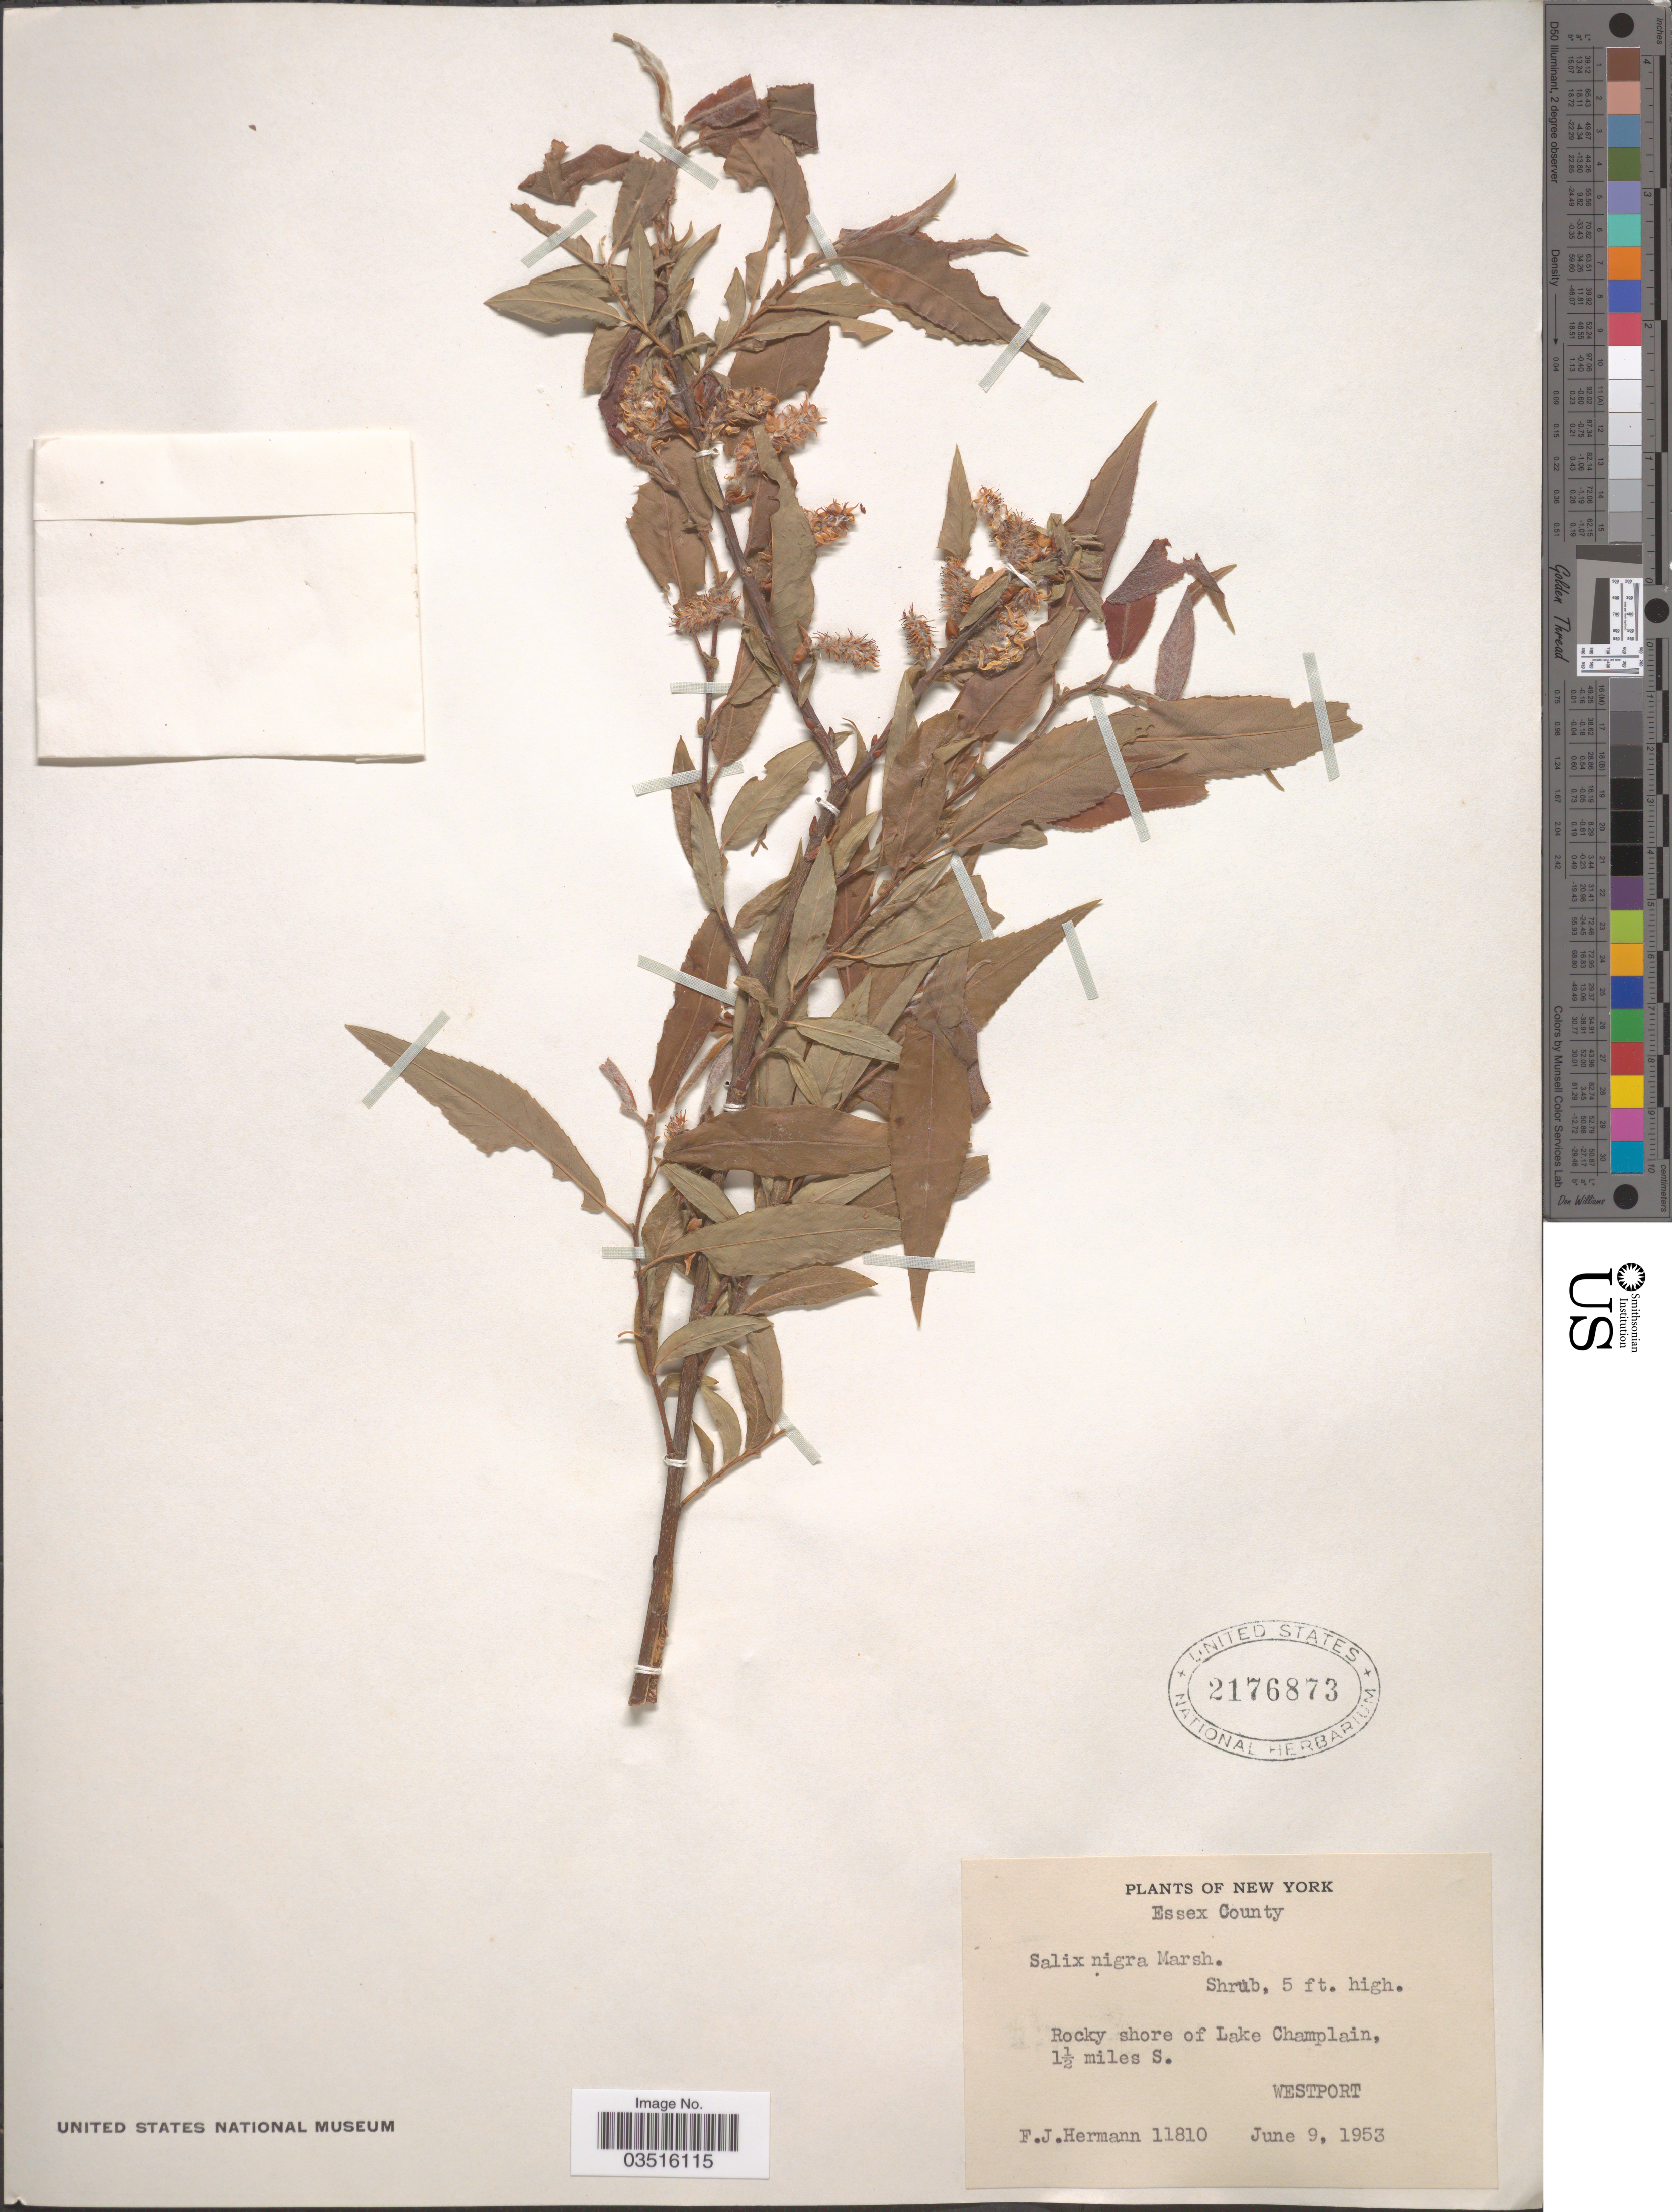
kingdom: Plantae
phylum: Tracheophyta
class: Magnoliopsida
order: Malpighiales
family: Salicaceae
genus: Salix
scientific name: Salix nigra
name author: Marshall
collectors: F. J. Hermann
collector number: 11810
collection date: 1953-06-09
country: United States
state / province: New York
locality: Essex County. Rocky shore of Lake Champlain, 1½ miles S. Westport.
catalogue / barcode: US 2176873